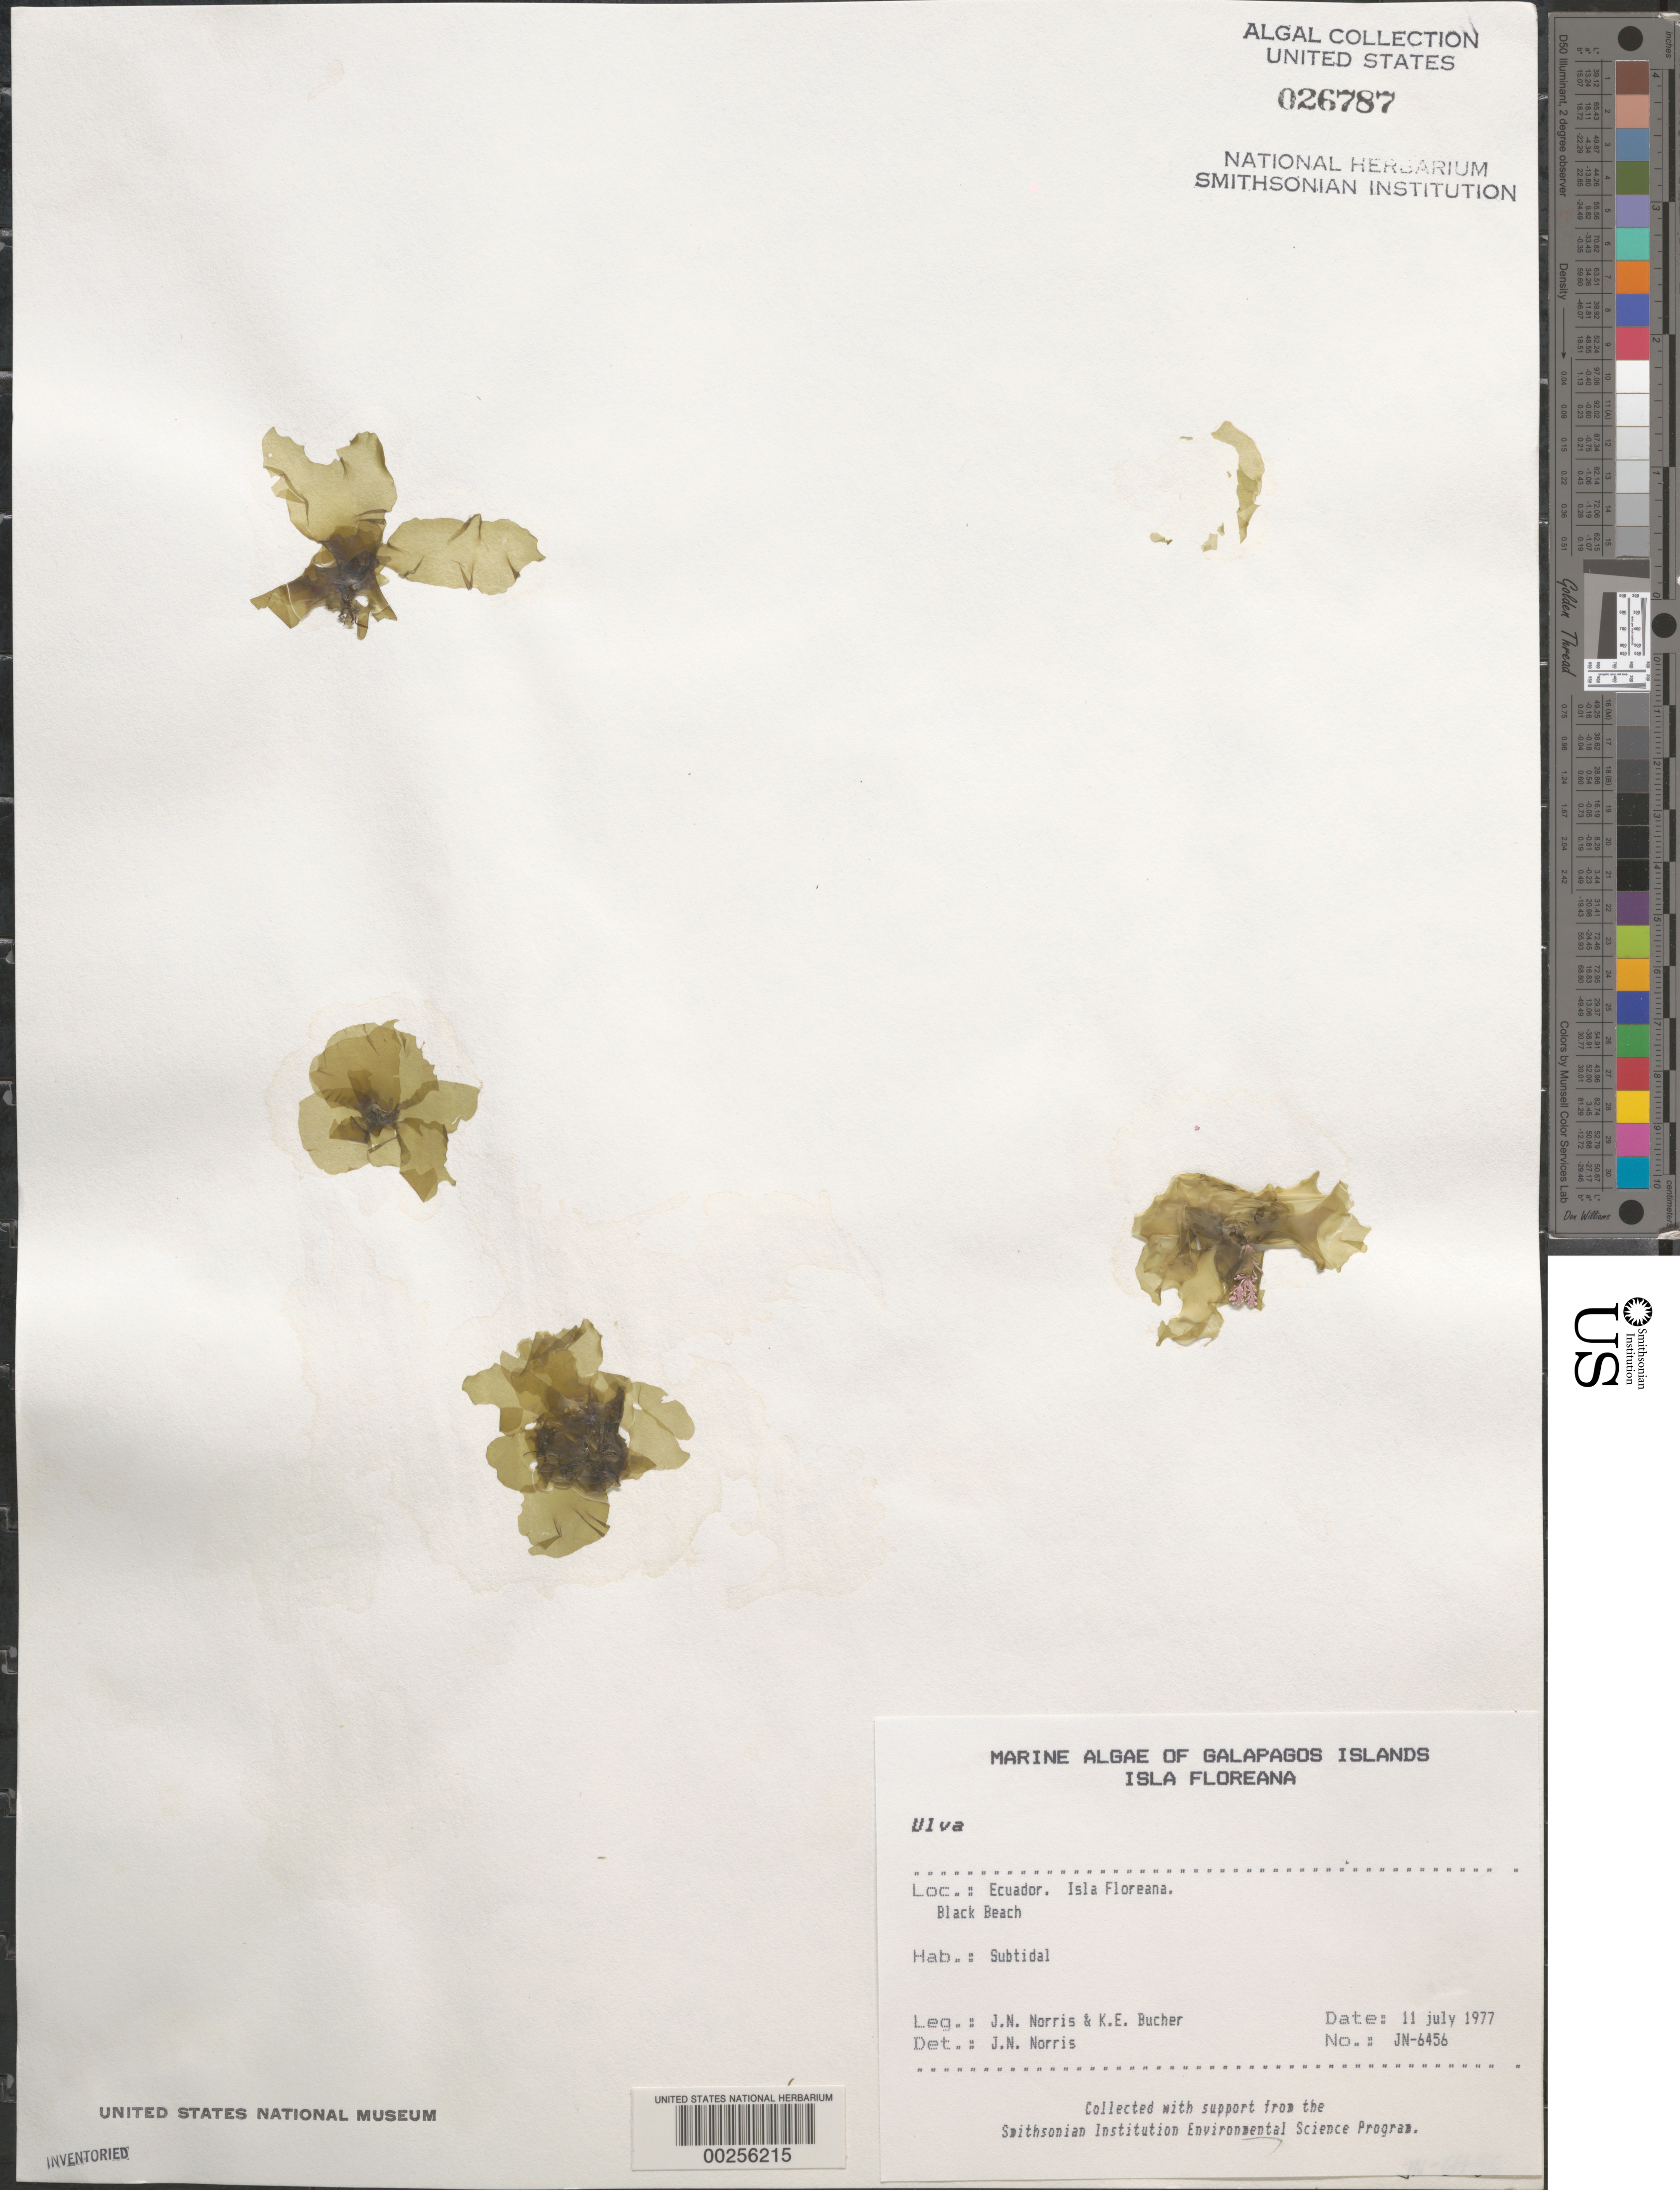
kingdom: Plantae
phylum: Chlorophyta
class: Ulvophyceae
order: Ulvales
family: Ulvaceae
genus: Ulva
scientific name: Ulva sp.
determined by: Norris, James N.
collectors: J. N. Norris & K. E. Bucher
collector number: JN-6456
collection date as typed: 11 Jul 1977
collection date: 1977-07-11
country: Ecuador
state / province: Colón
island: Floreana [Charles, Santa Maria]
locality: Black Beach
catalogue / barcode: US 26787